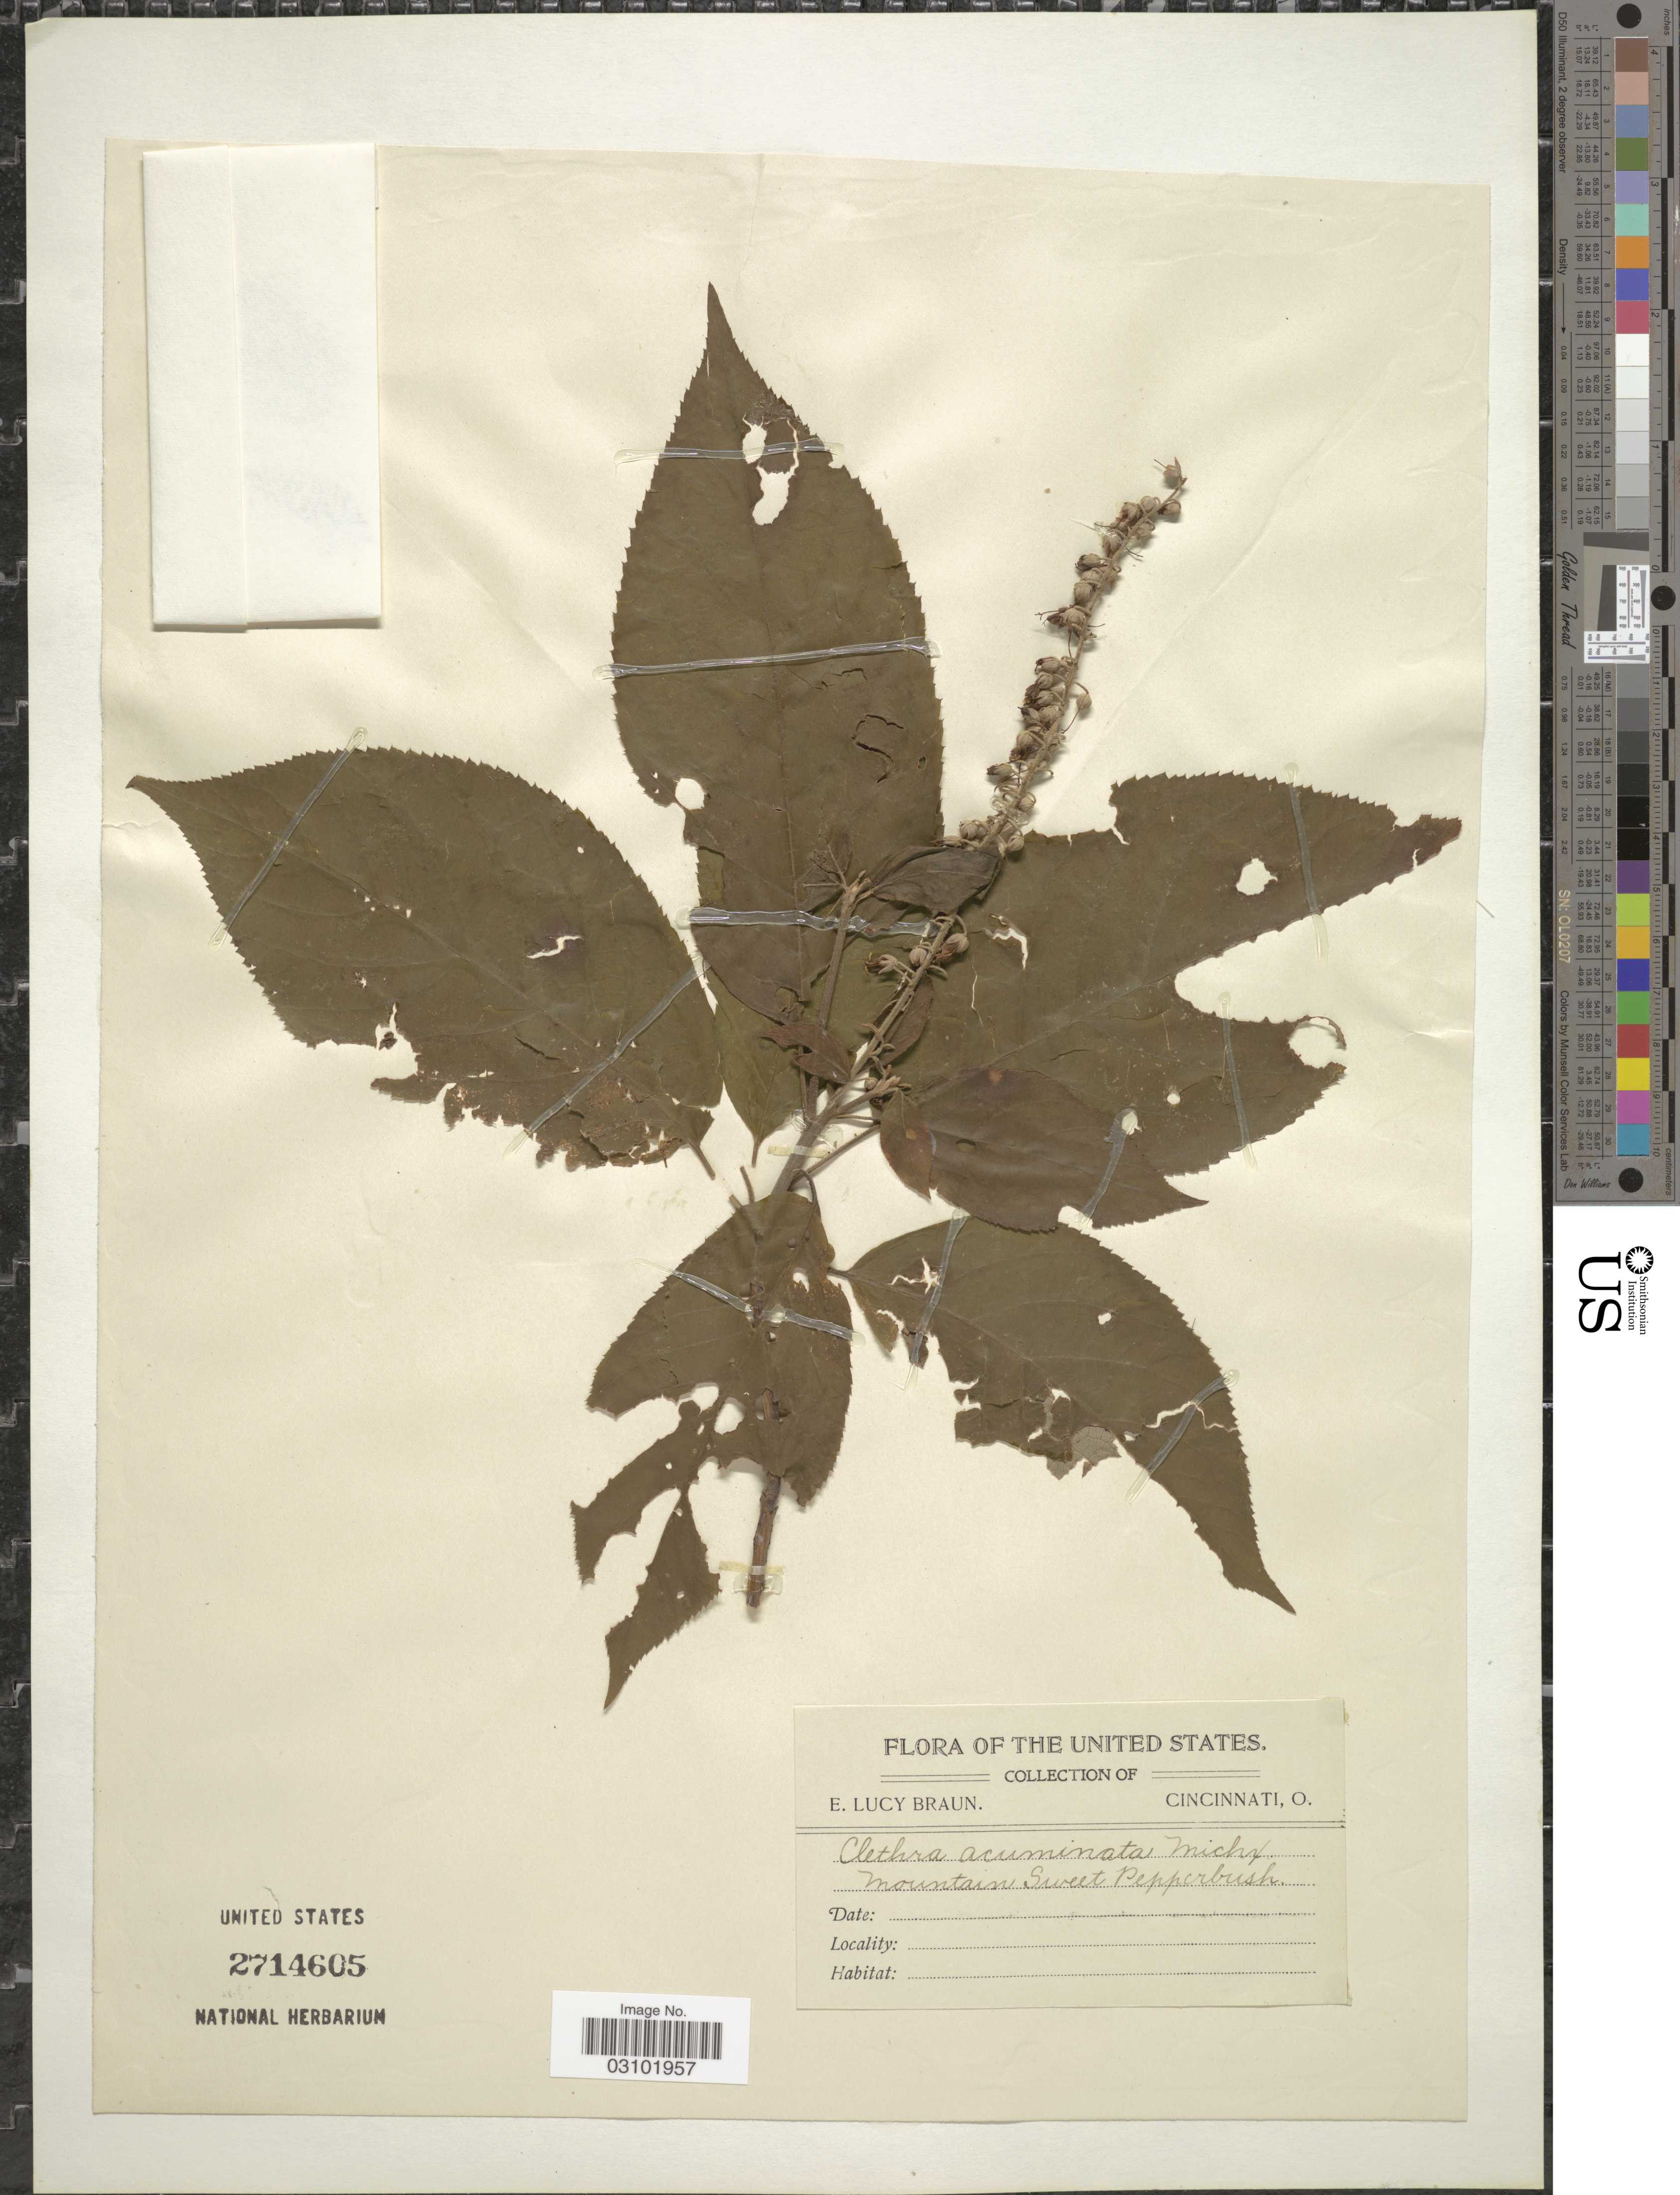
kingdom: Plantae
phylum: Tracheophyta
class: Magnoliopsida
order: Ericales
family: Clethraceae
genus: Clethra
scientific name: Clethra acuminata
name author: Michx.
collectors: E. L. Braun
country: United States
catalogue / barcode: US 2714605